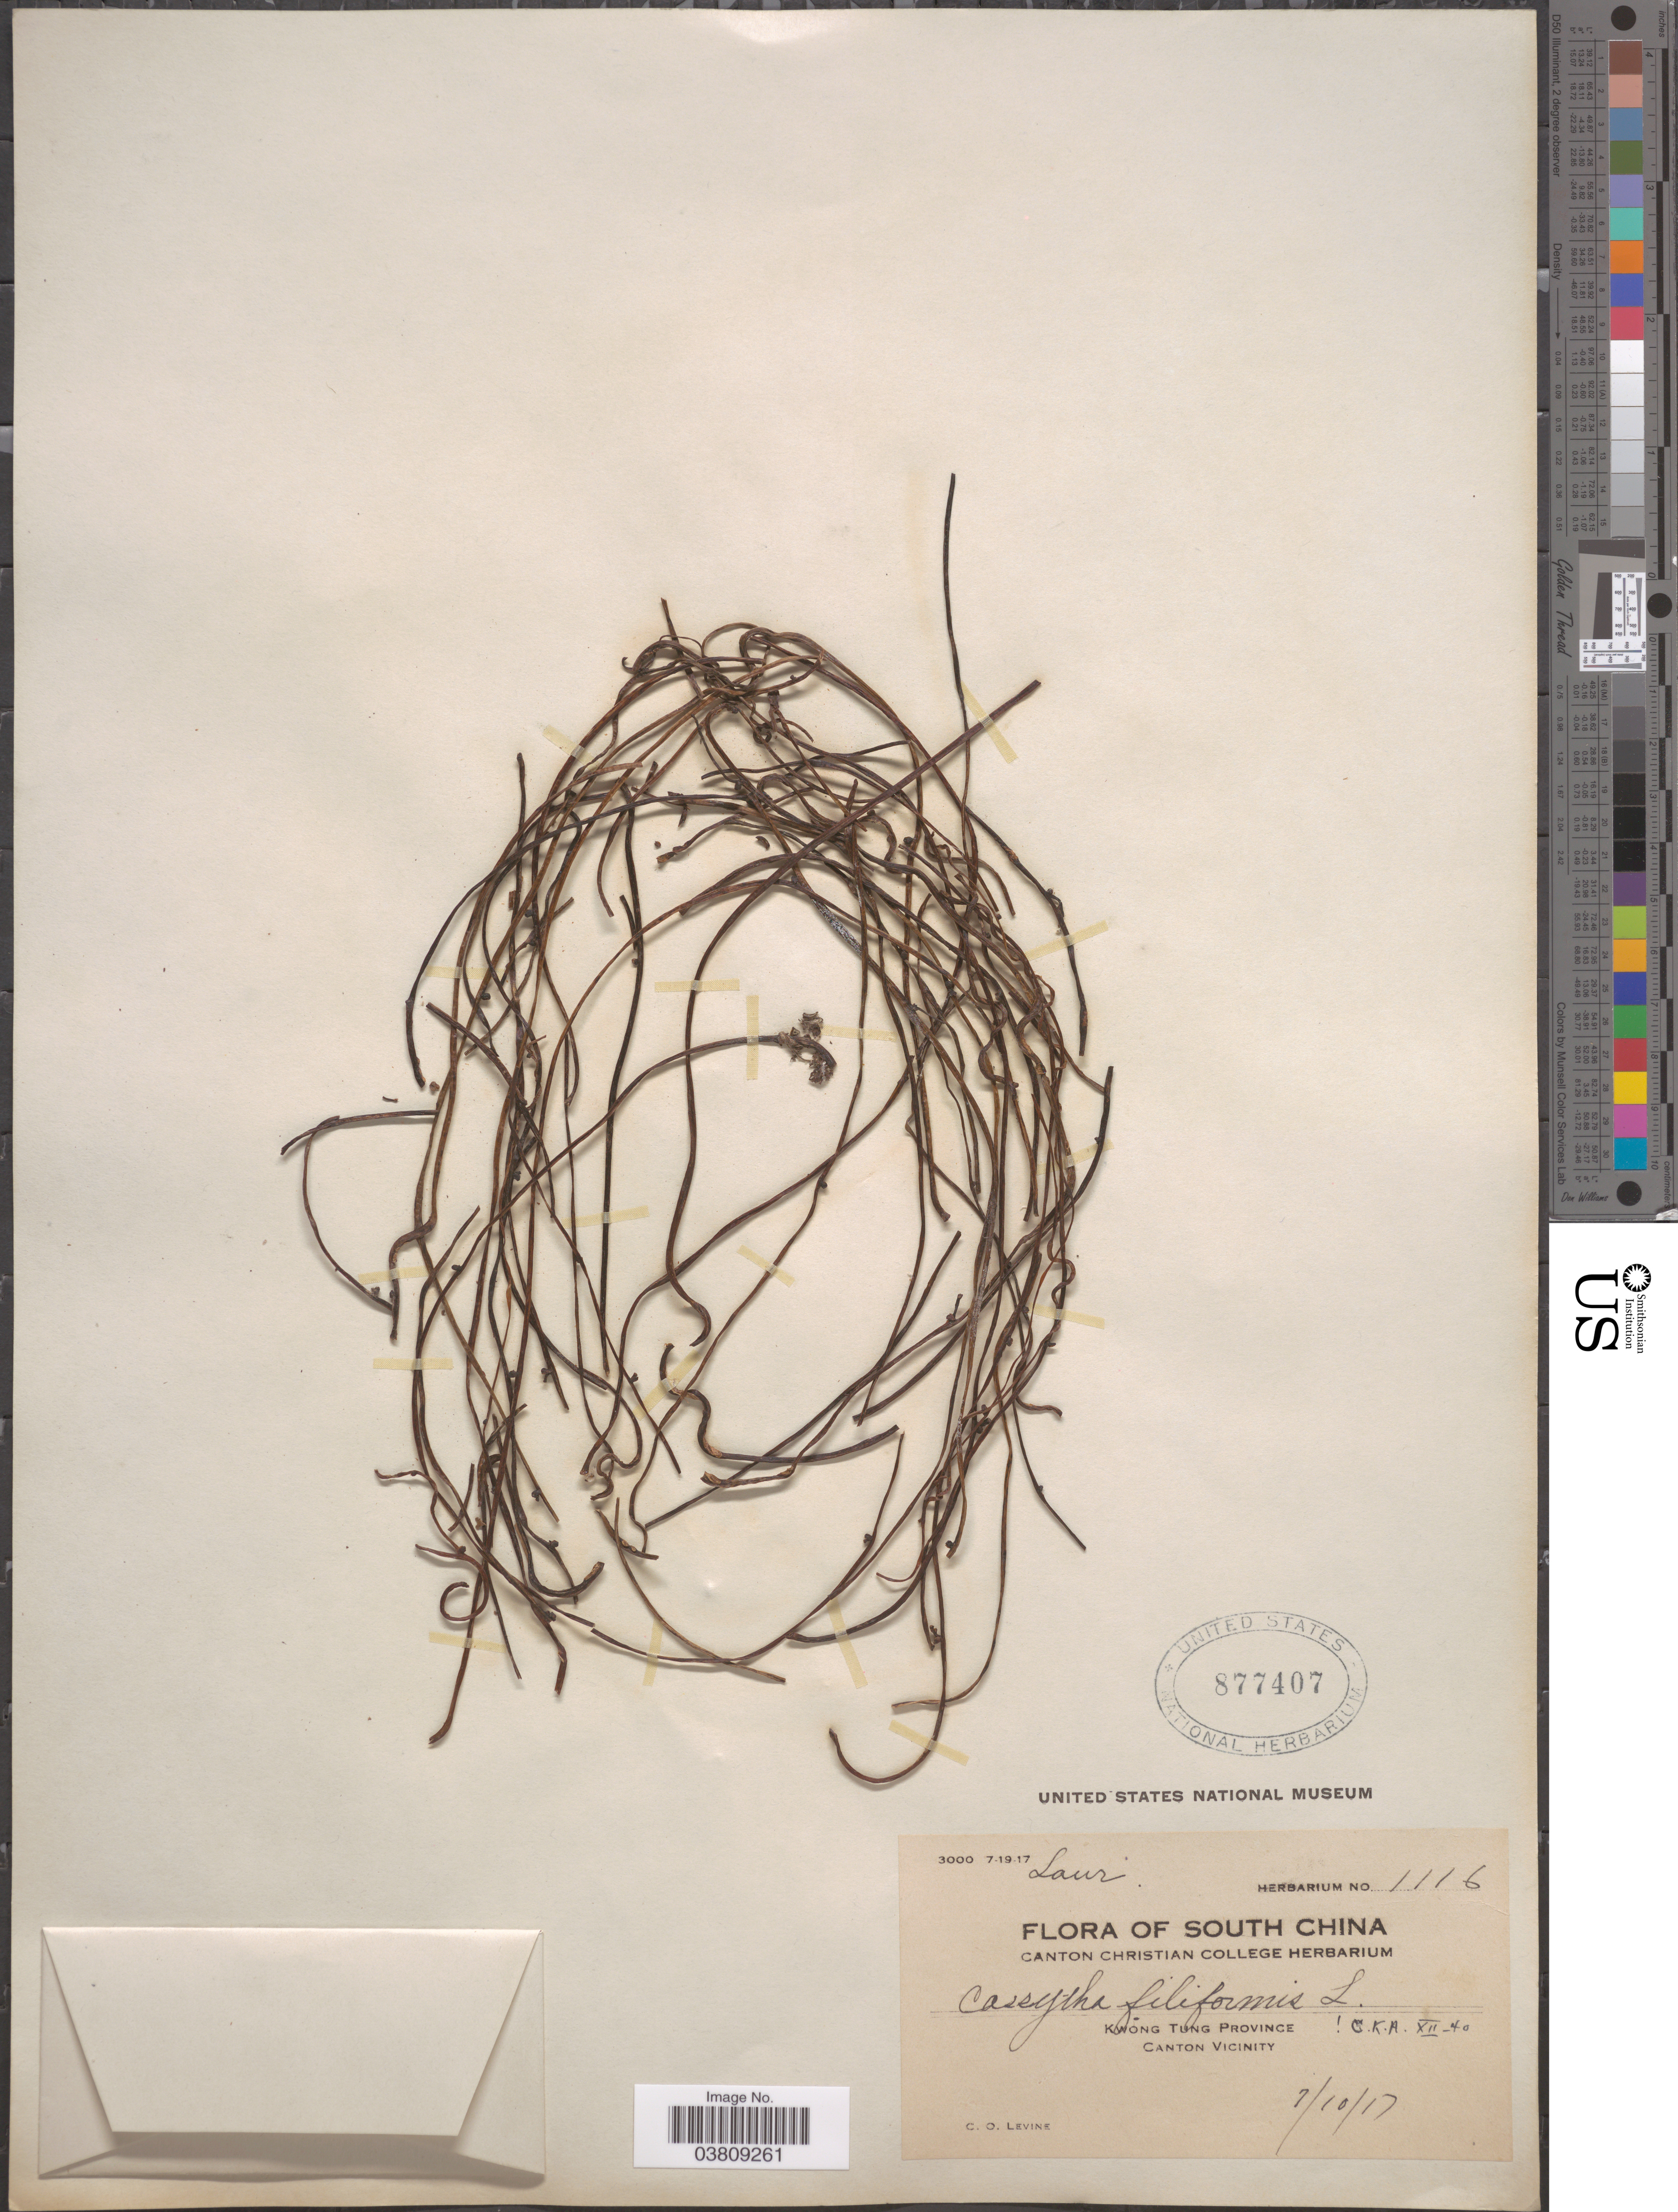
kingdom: Plantae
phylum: Tracheophyta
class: Magnoliopsida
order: Laurales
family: Lauraceae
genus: Cassytha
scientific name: Cassytha filiformis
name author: L.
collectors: C. O. Levine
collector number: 1116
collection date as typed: Transcribed d/m/y: 7/10/17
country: China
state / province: Guangdong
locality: South China. Kwong Tung Province, Canton Vicinity.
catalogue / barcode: US 877407